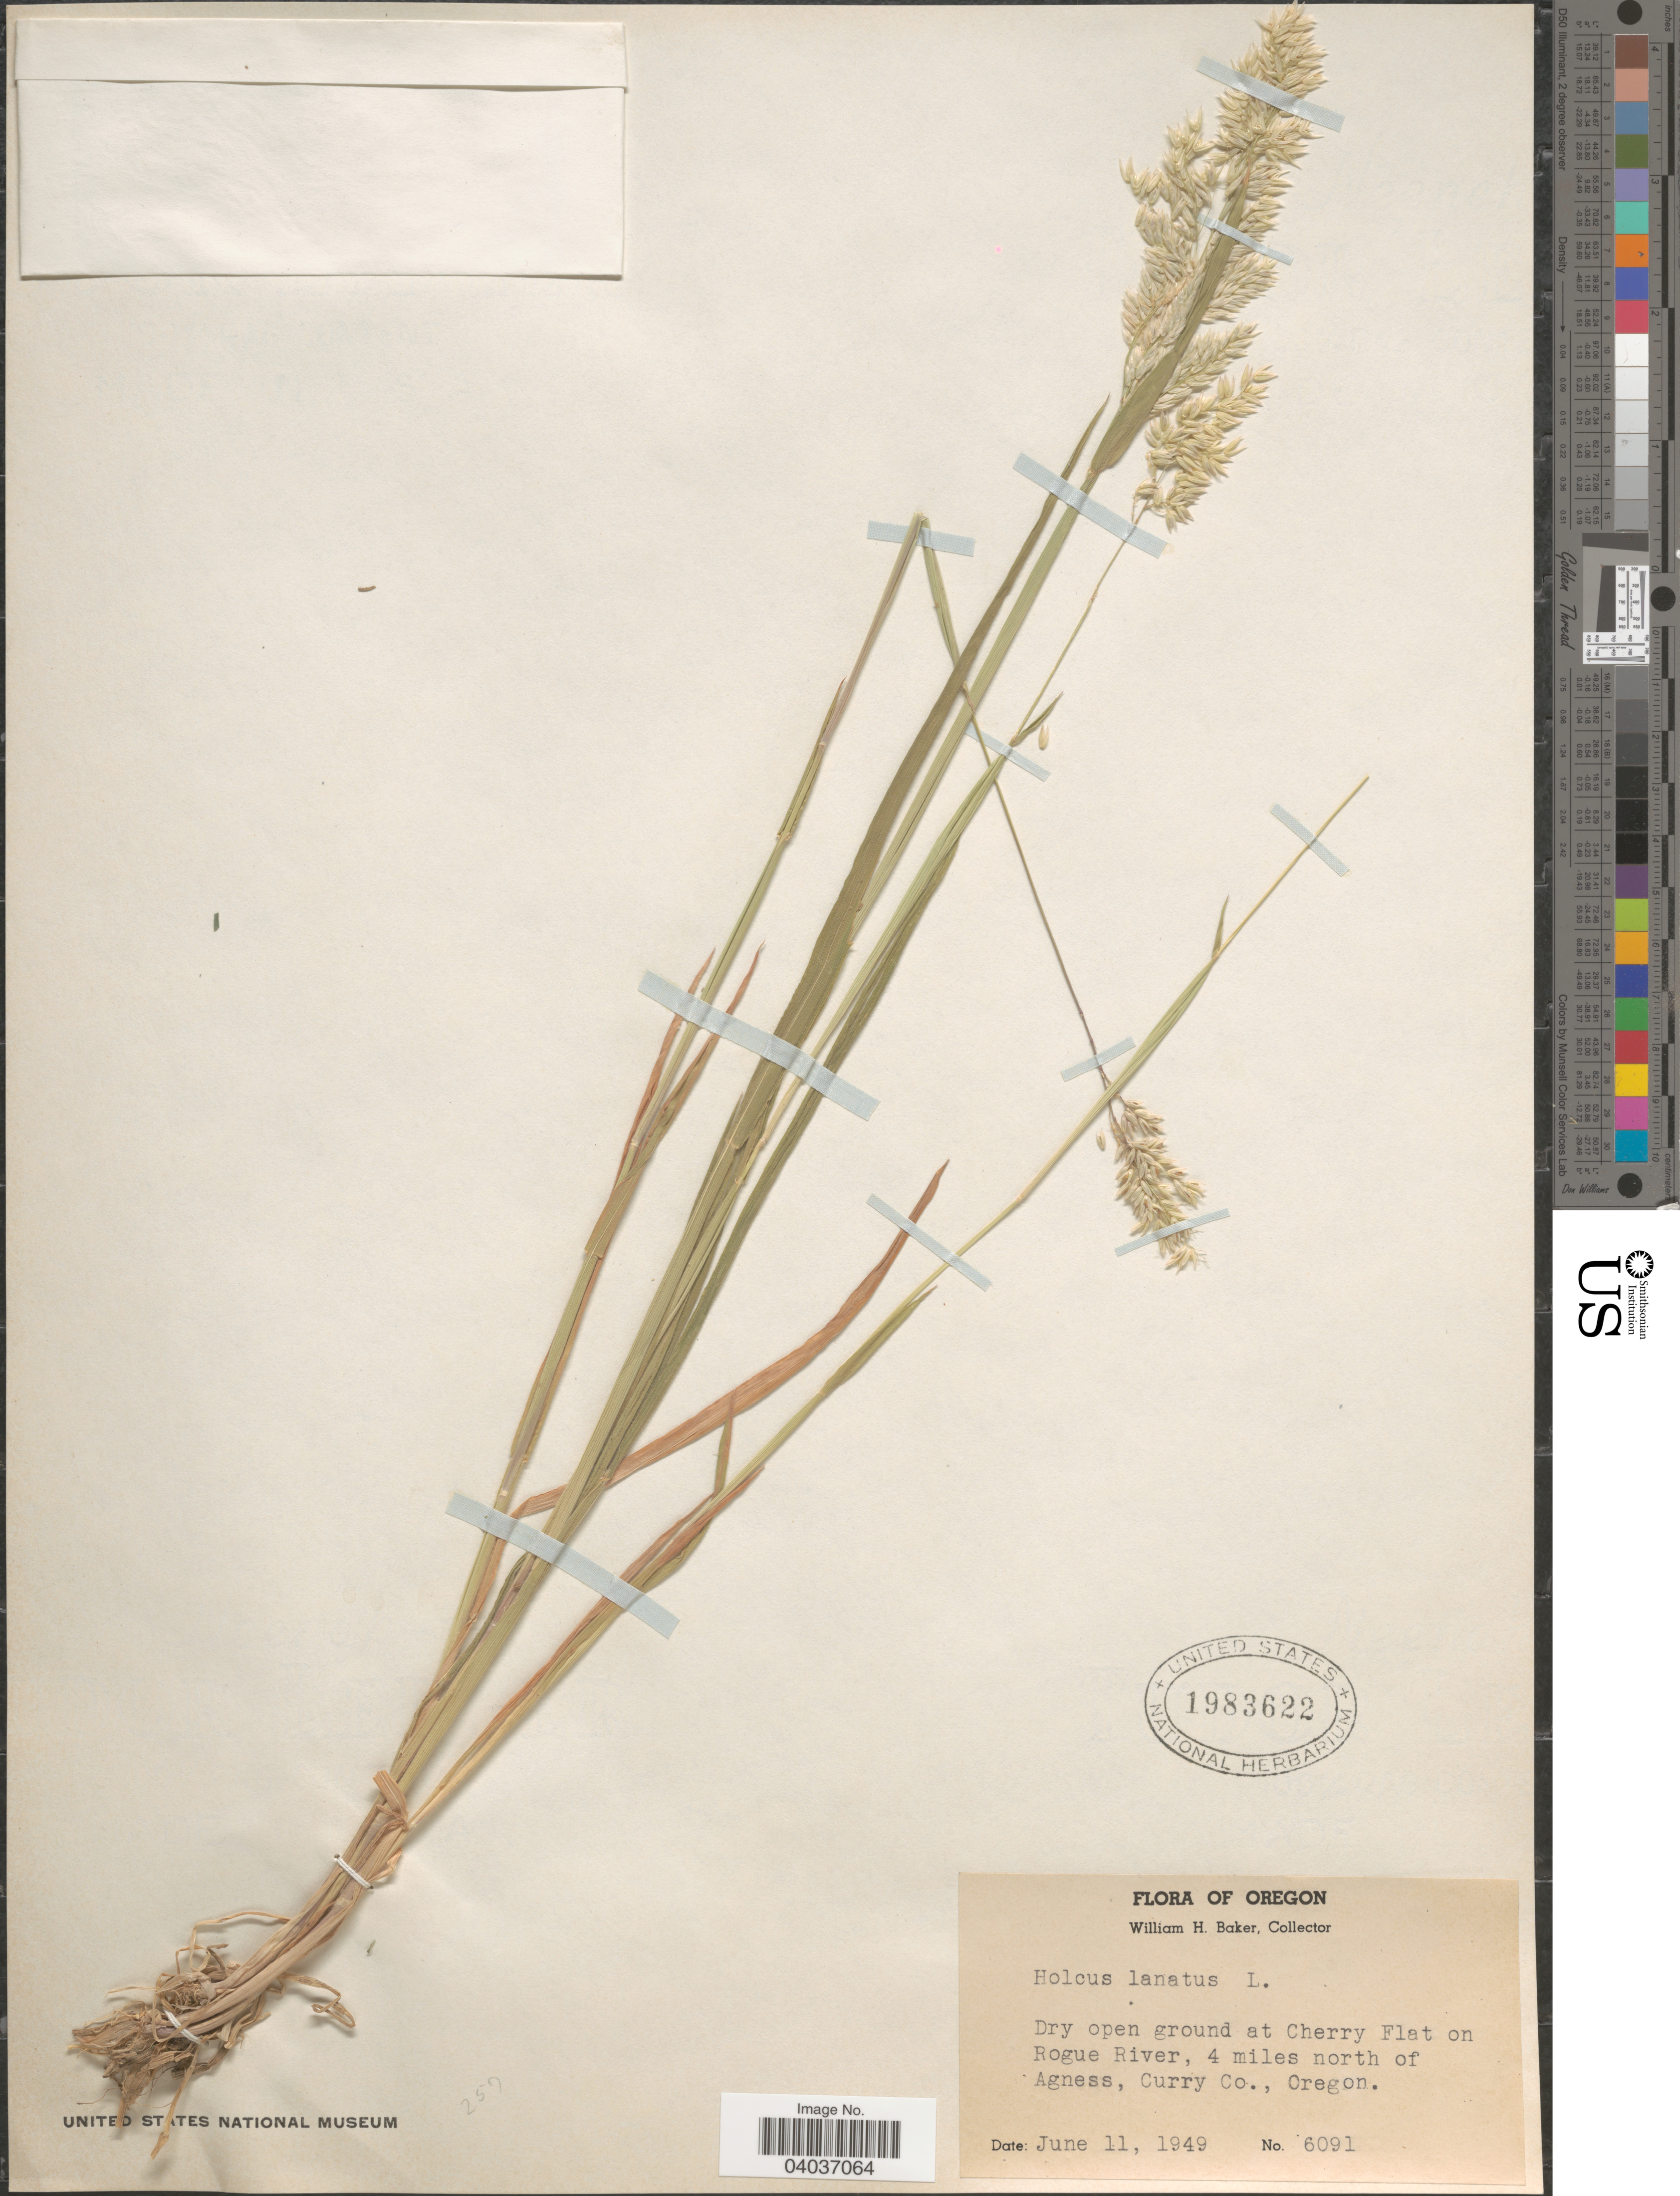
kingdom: Plantae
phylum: Tracheophyta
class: Liliopsida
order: Poales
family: Poaceae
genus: Holcus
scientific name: Holcus lanatus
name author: L.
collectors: W. H. Baker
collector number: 6091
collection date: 1949-06-11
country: United States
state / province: Oregon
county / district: Curry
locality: At Cherry Flat on Rogue River, 4 miles north of Agness, Curry Co.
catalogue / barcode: US 1983622